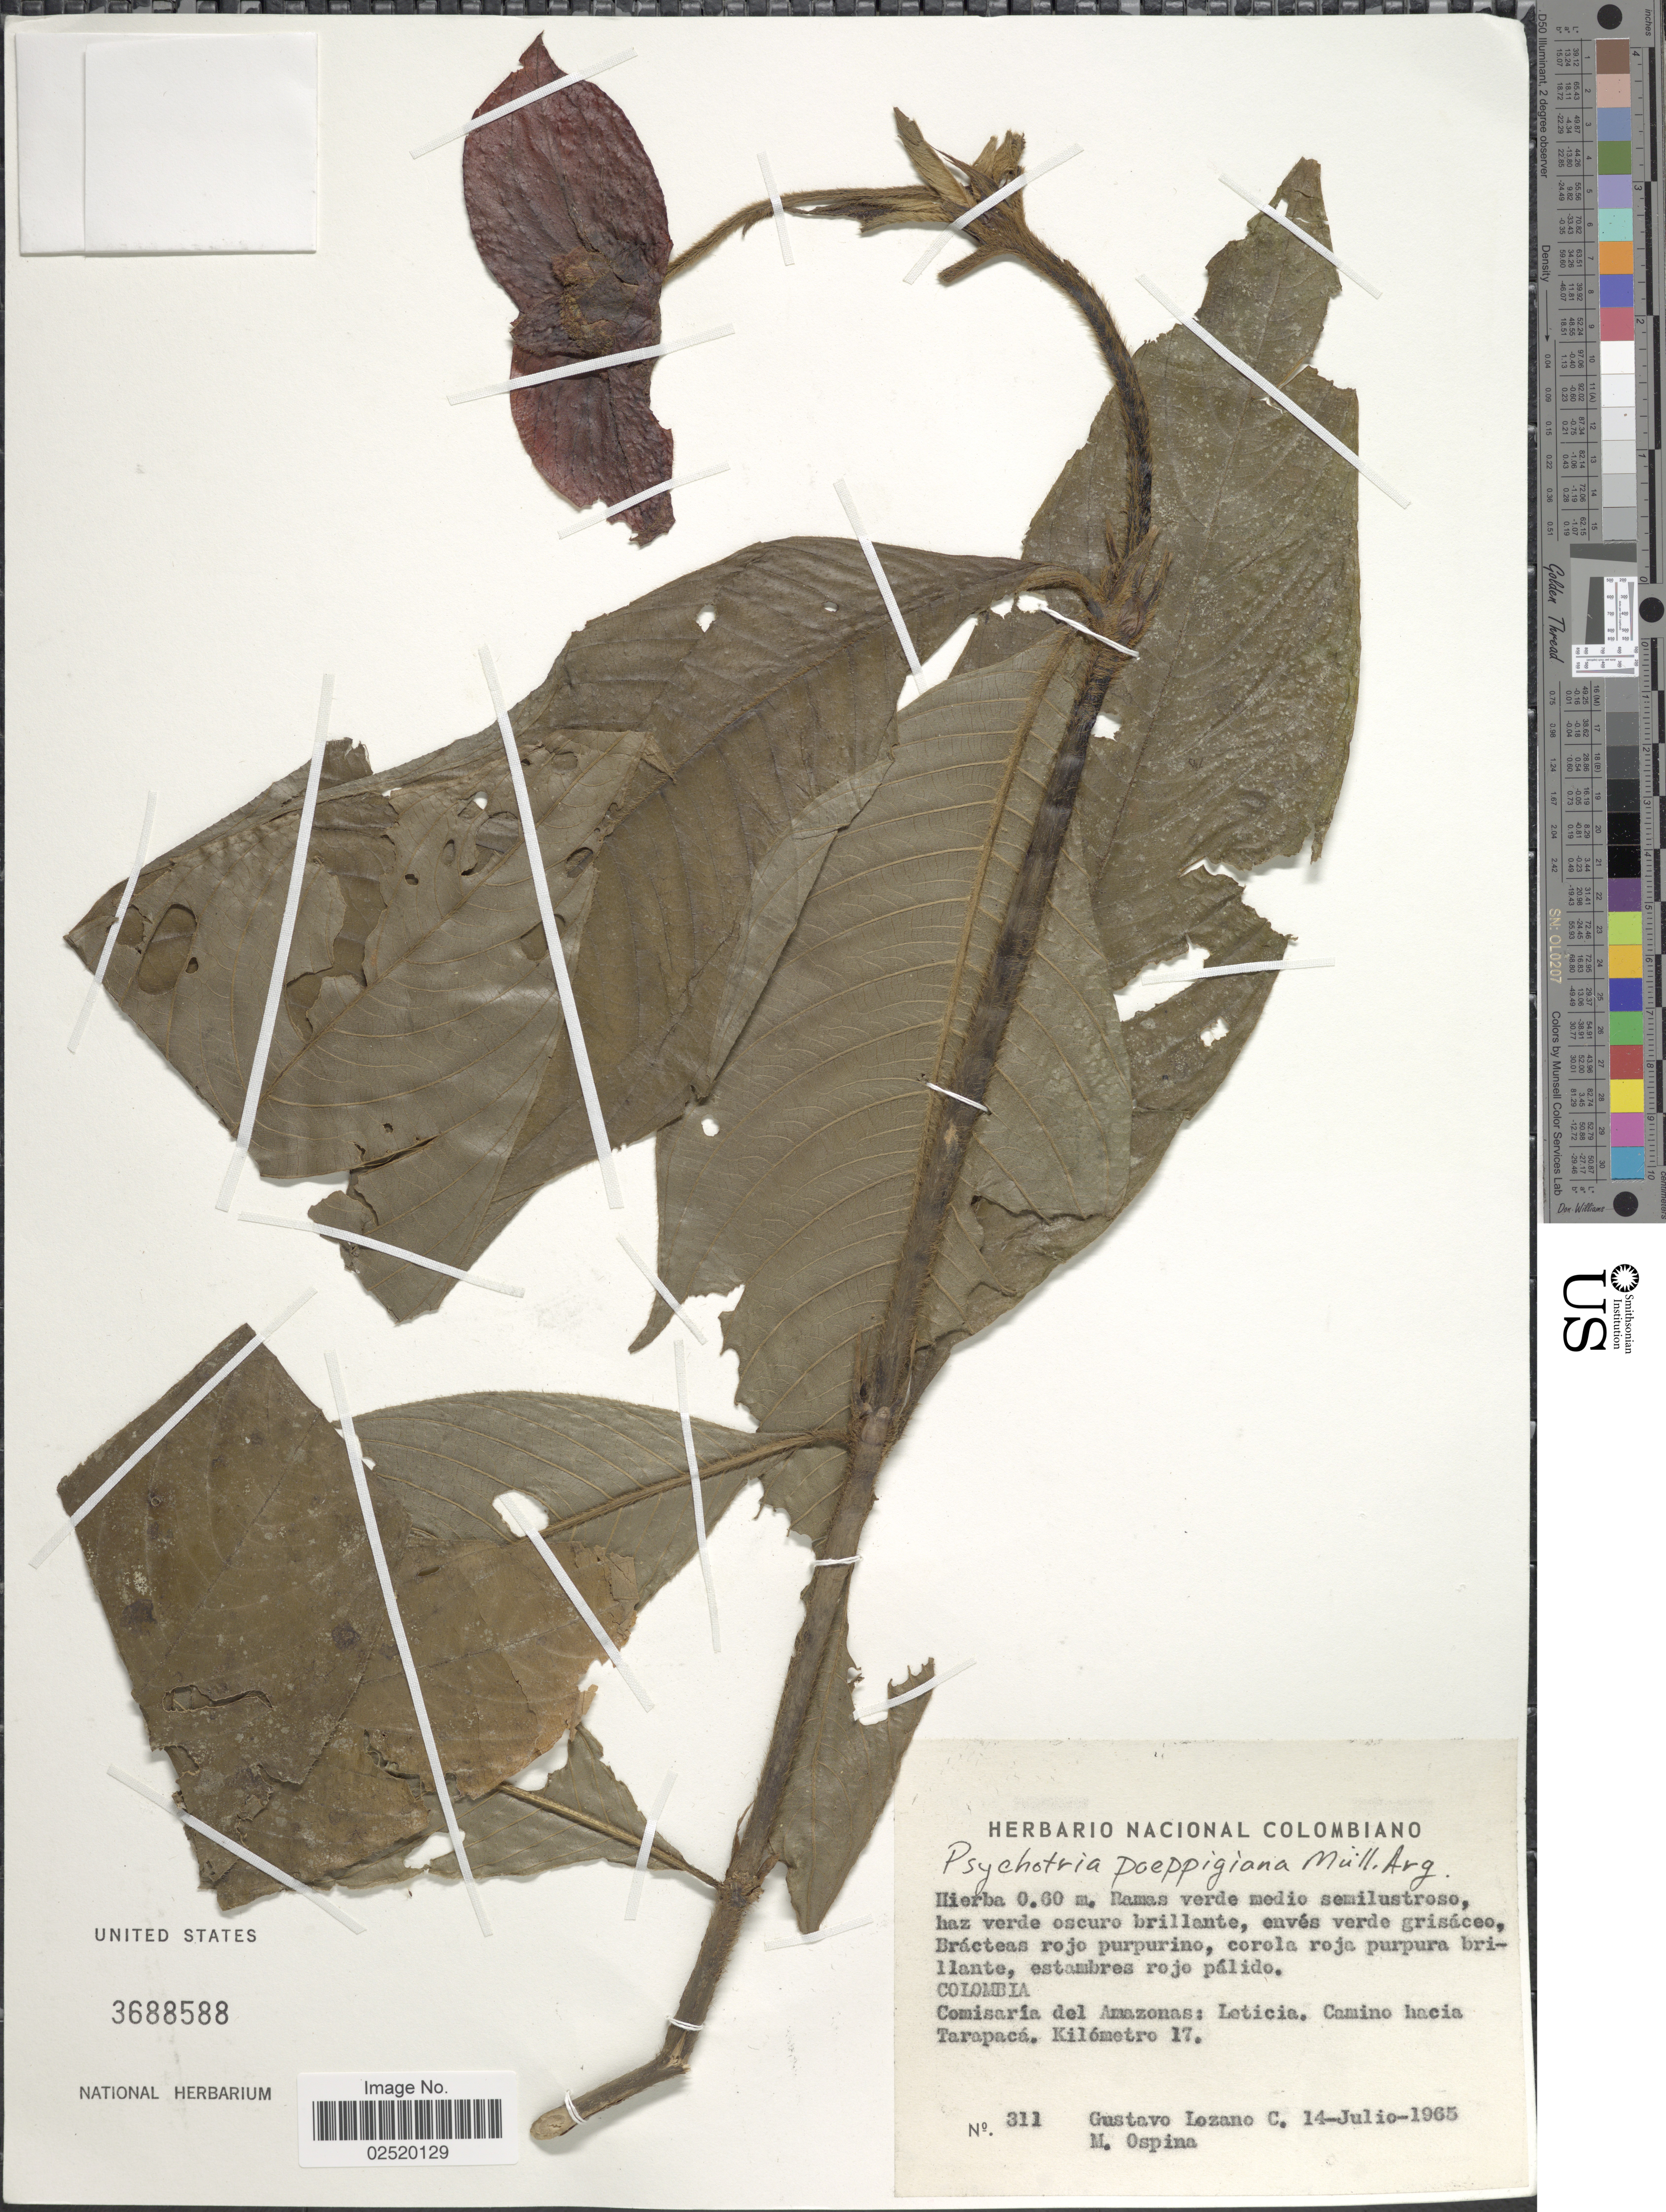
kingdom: Plantae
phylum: Tracheophyta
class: Magnoliopsida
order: Gentianales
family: Rubiaceae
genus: Psychotria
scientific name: Psychotria poeppigiana subsp. poeppigiana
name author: Müll. Arg.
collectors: G. Lozano-Contreras & M. Ospina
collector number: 311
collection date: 1965-07-14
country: Colombia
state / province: Amazônas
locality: Comisaria del Amazonas: Leticia, Camino hacia Tarapaca, Kilometro 17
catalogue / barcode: US 3688588